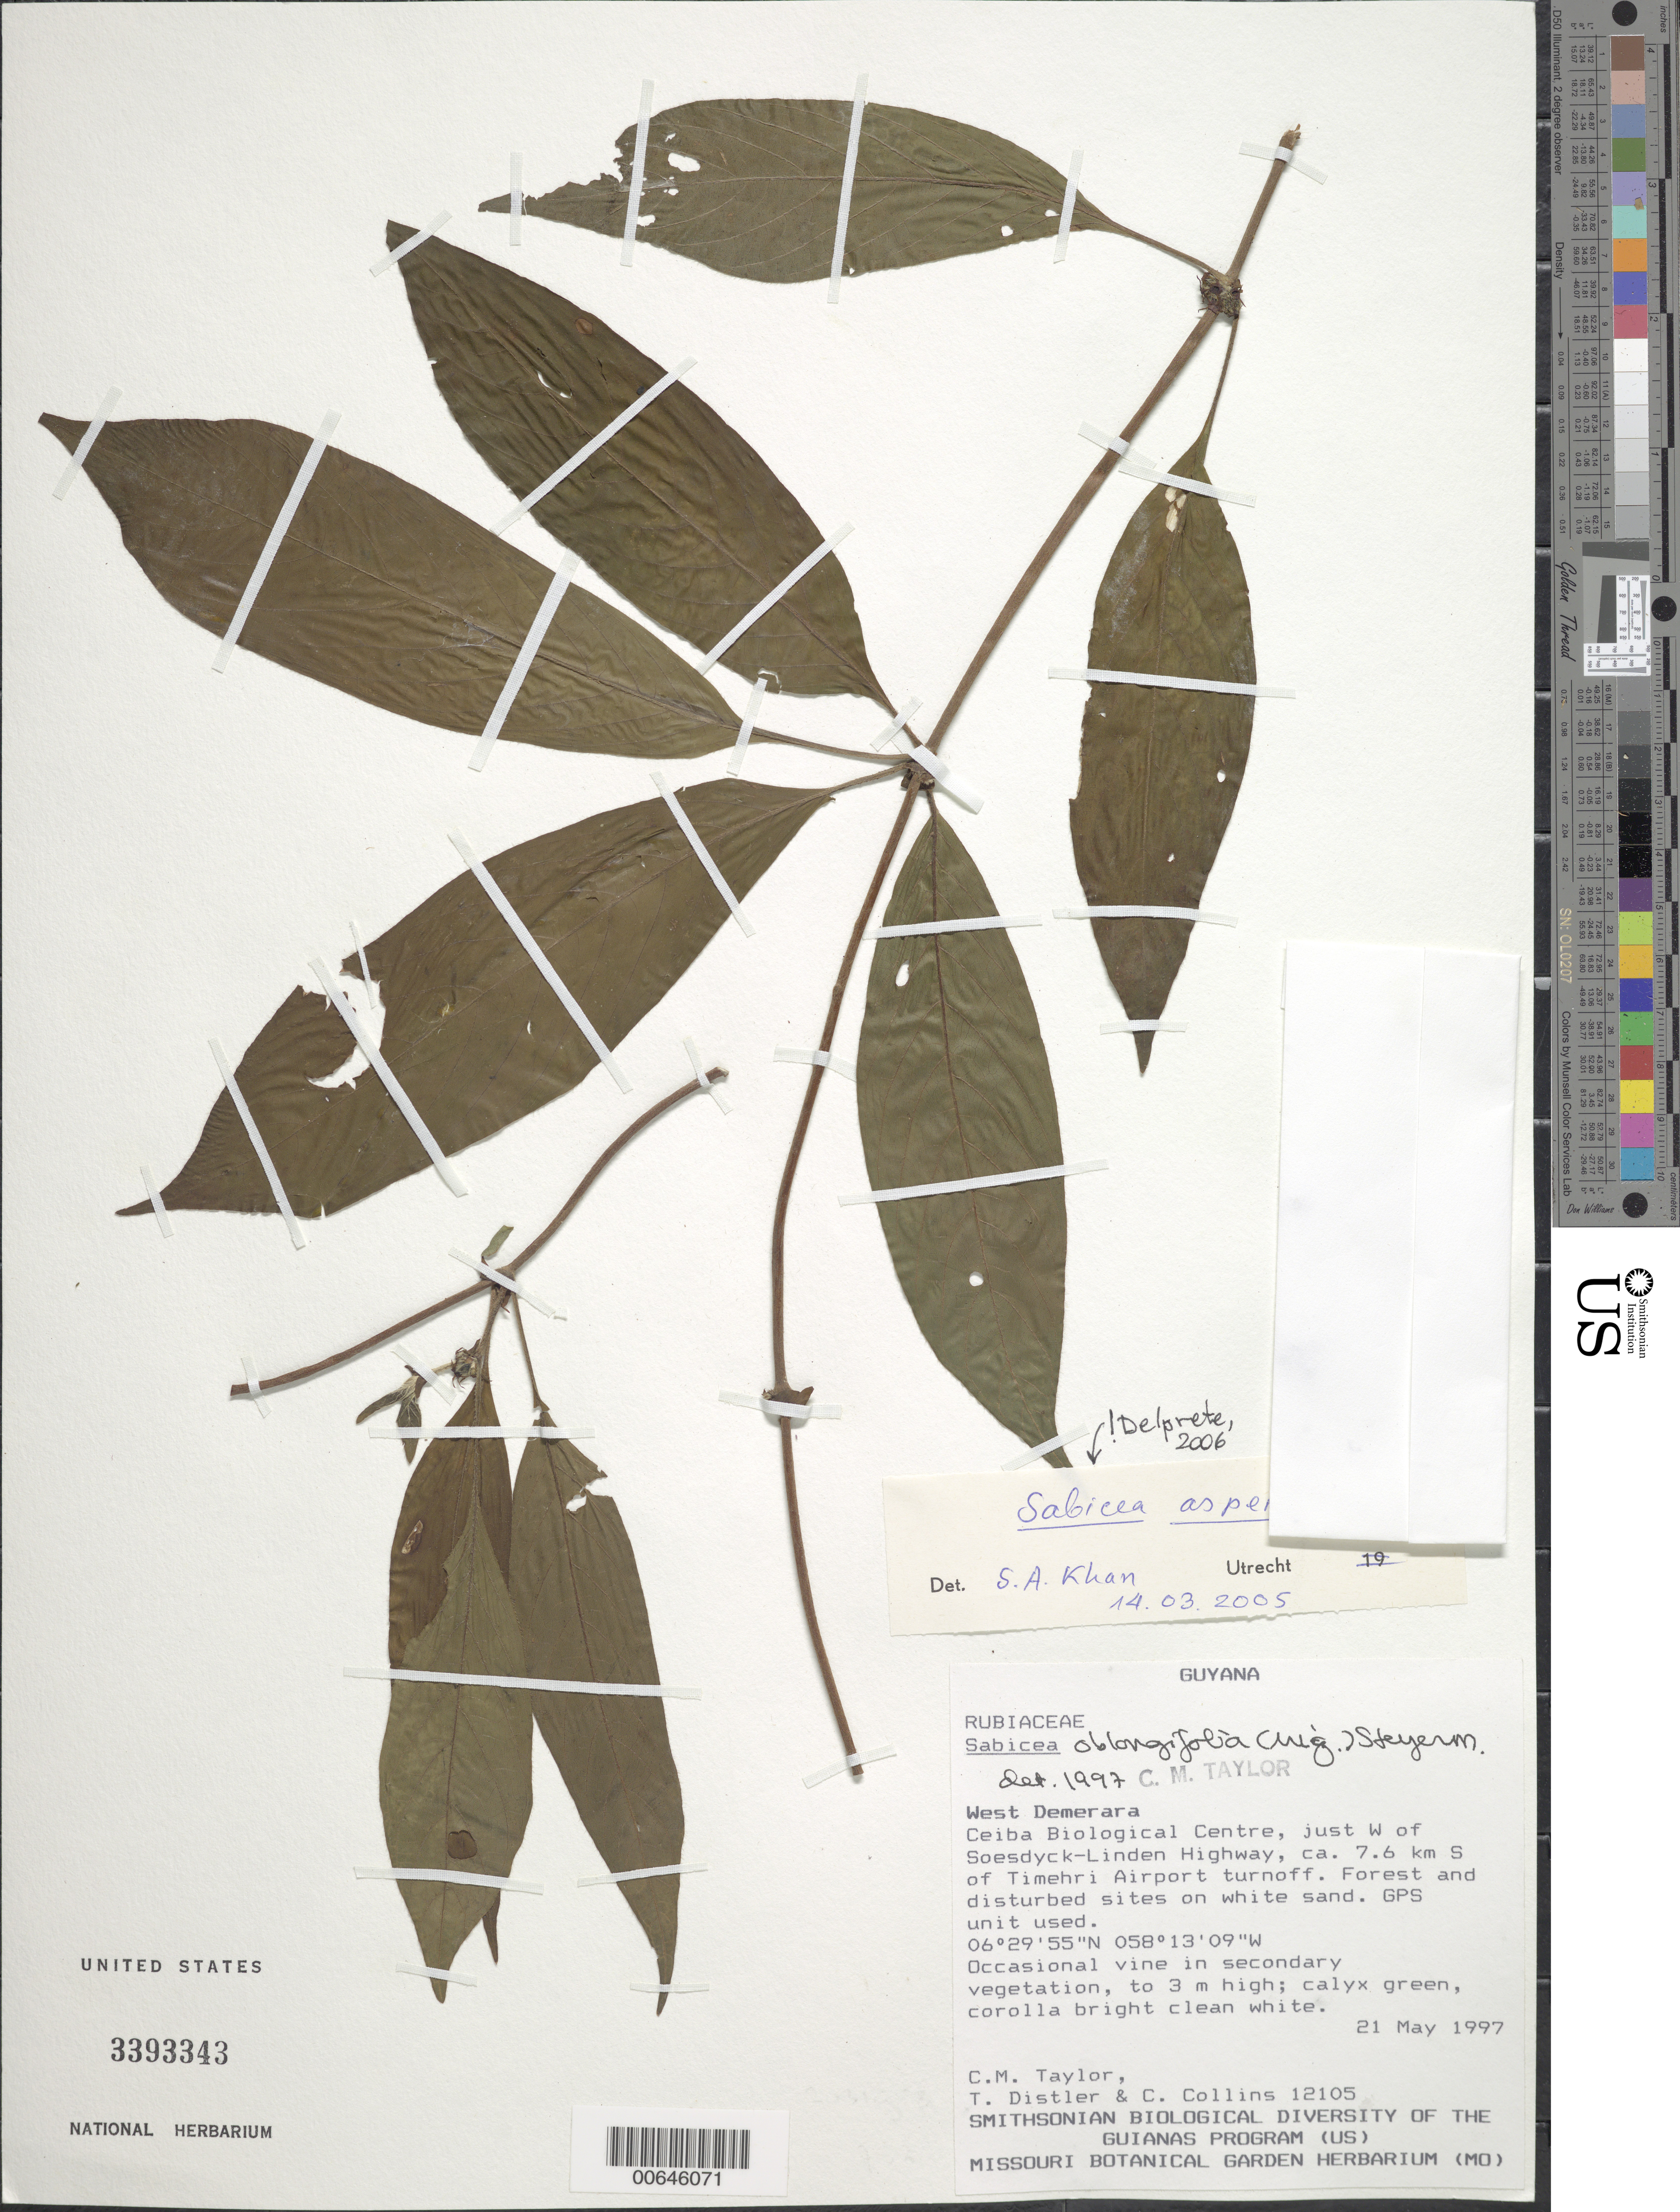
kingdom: Plantae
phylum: Tracheophyta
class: Magnoliopsida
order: Gentianales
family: Rubiaceae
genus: Sabicea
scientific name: Sabicea aspera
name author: Aubl.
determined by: Delprete, P. G., Herb. de Guyane Cay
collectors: C. M. Taylor, T. Distler & C. Collins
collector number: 12105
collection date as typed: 21 May 1997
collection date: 1997-05-21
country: Guyana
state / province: Demerara-Mahaica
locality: Ceiba Biological Centre, just W of Soesdyck-Linden Hwy, ca. 7.6 km S of Timehri Airport turnoff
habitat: Forest & disturbed sites on white sand. Occasional, in secondary vegetation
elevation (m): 15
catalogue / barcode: US 3393343